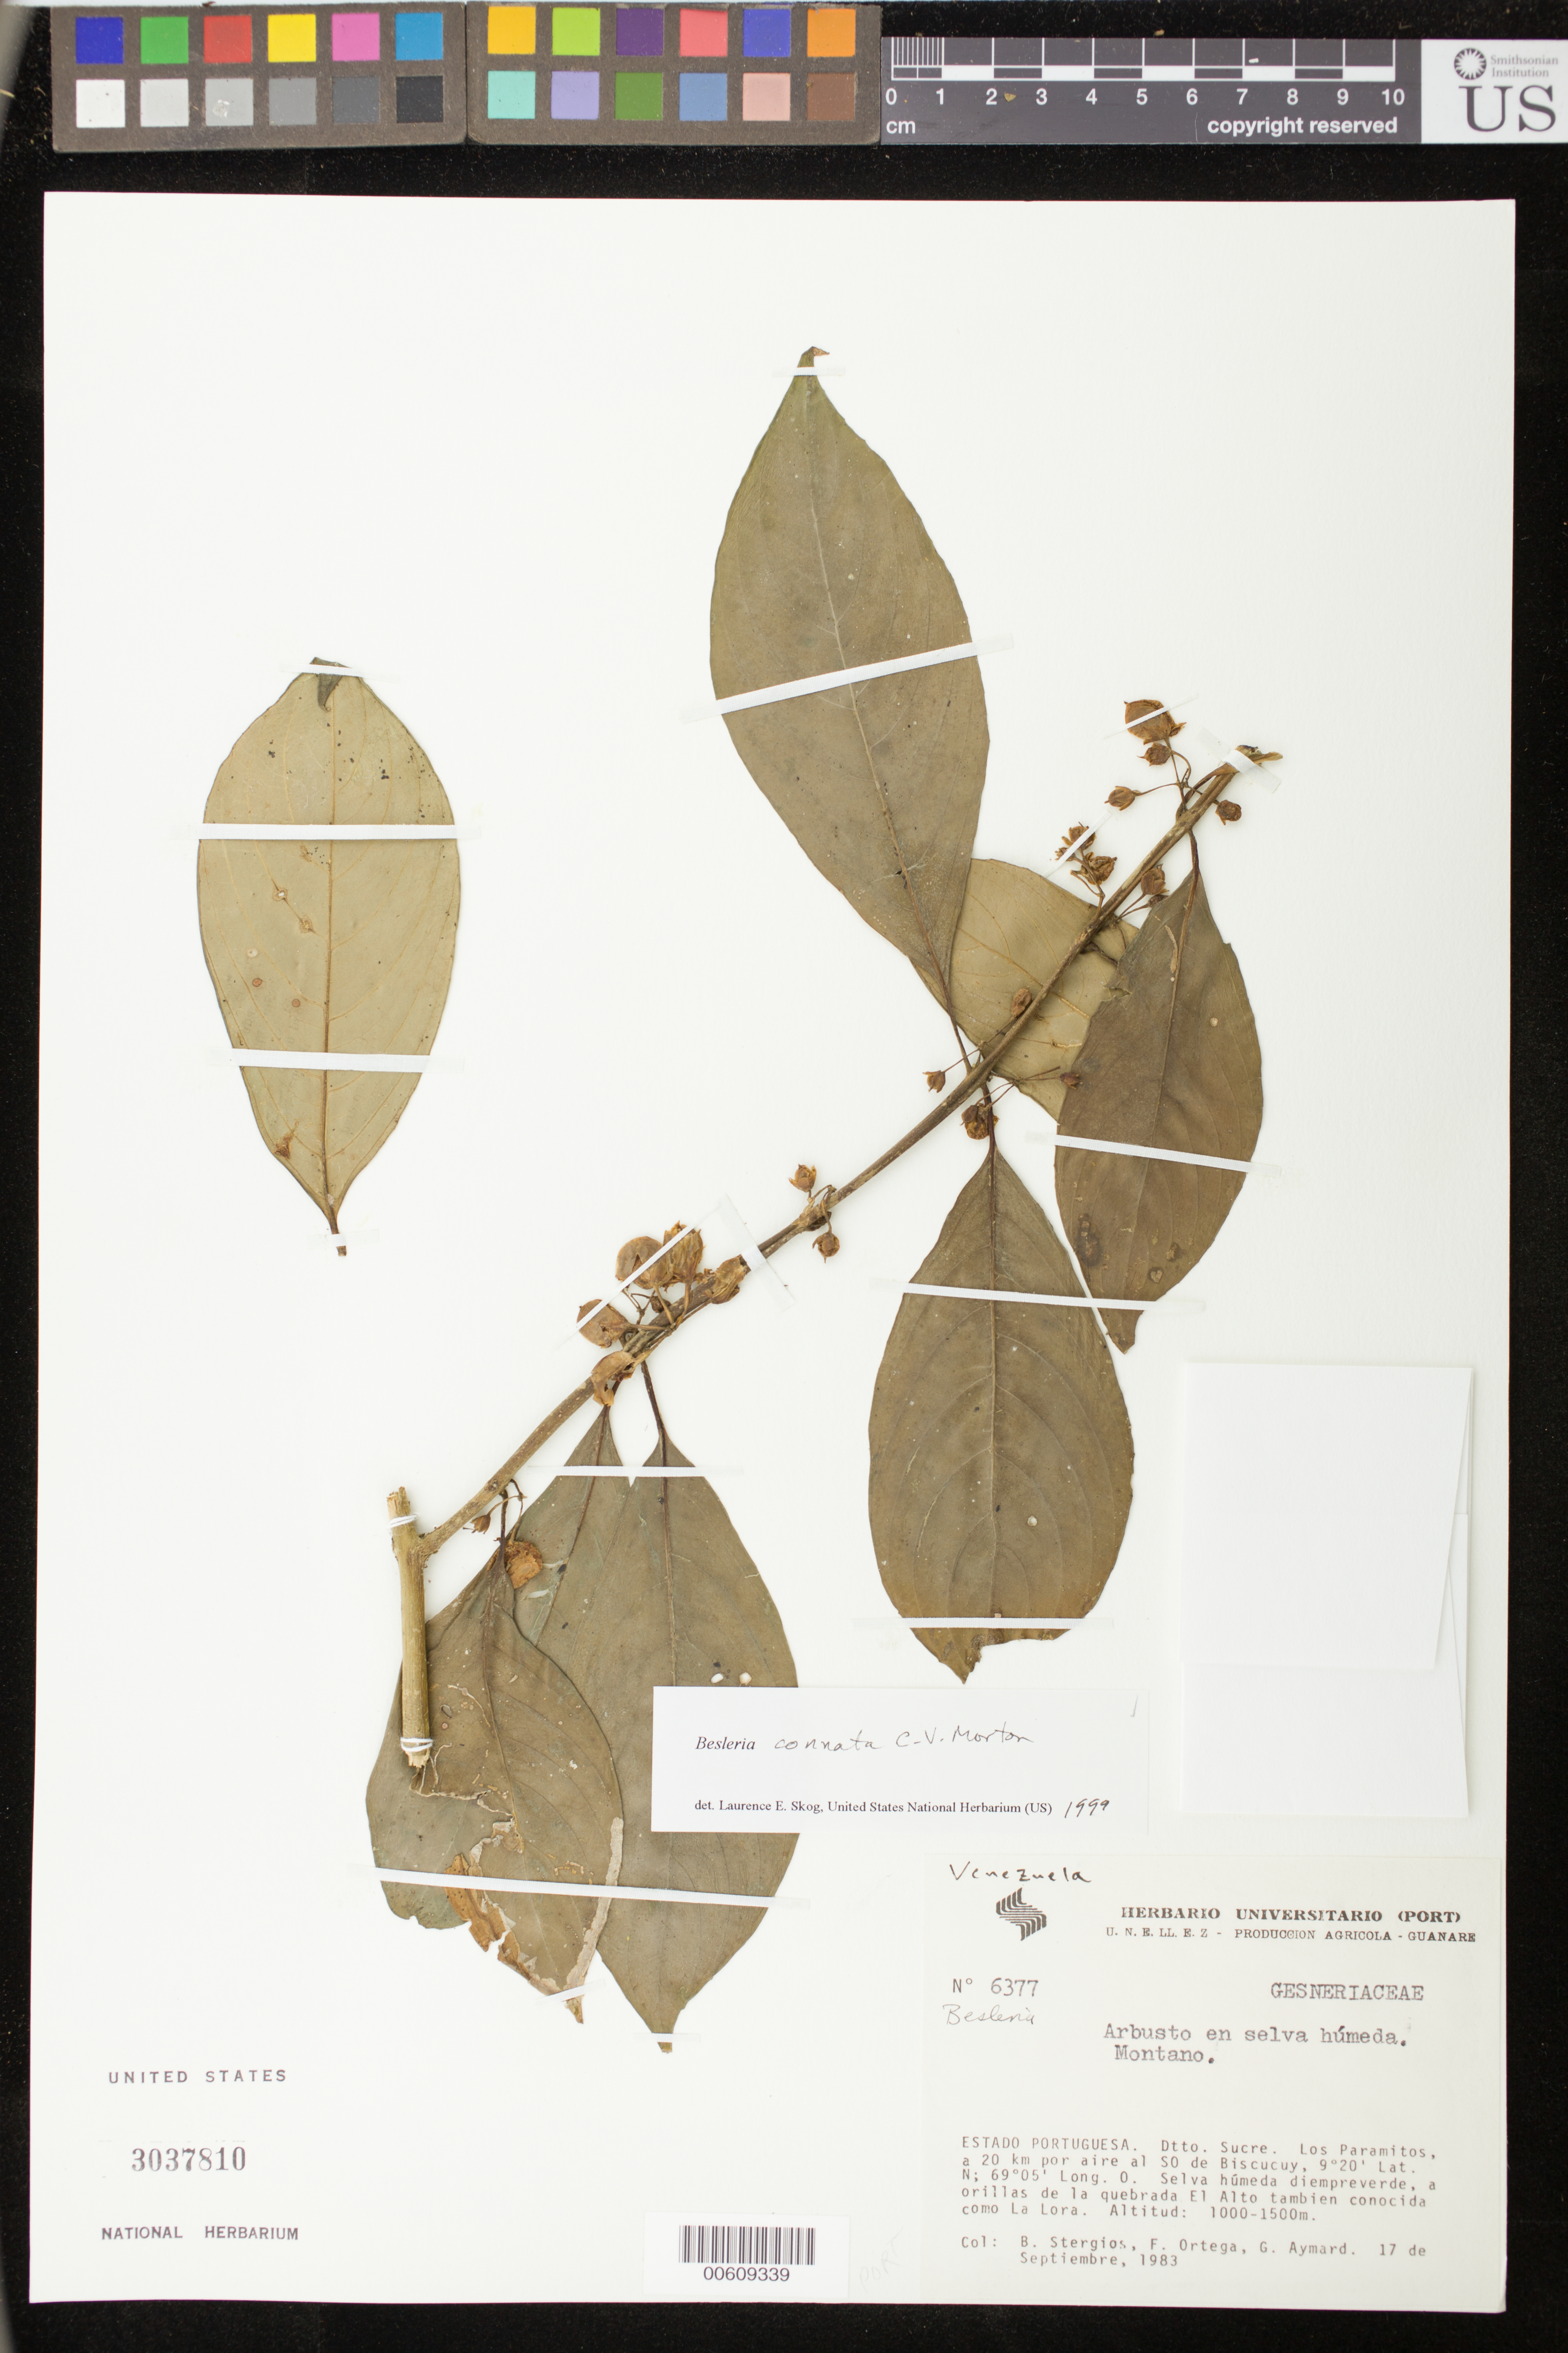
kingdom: Plantae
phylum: Tracheophyta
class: Magnoliopsida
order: Lamiales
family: Gesneriaceae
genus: Besleria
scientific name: Besleria connata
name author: C.V. Morton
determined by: Skog, Laurence E.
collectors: B. G. Stergios, F. J. Ortega & G. A. Aymard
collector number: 6377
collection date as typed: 17 Sep 1983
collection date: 1983-09-17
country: Venezuela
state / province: Portuguesa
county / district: Sucre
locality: Los Paramitos, a 20 km por aire al SO de Biscucuy, a orillas de la quebrada El Alto tambien conocida como La Lora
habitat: Selva húmeda diempreverde; en selva húmeda, montano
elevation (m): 1000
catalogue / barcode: US 3037810